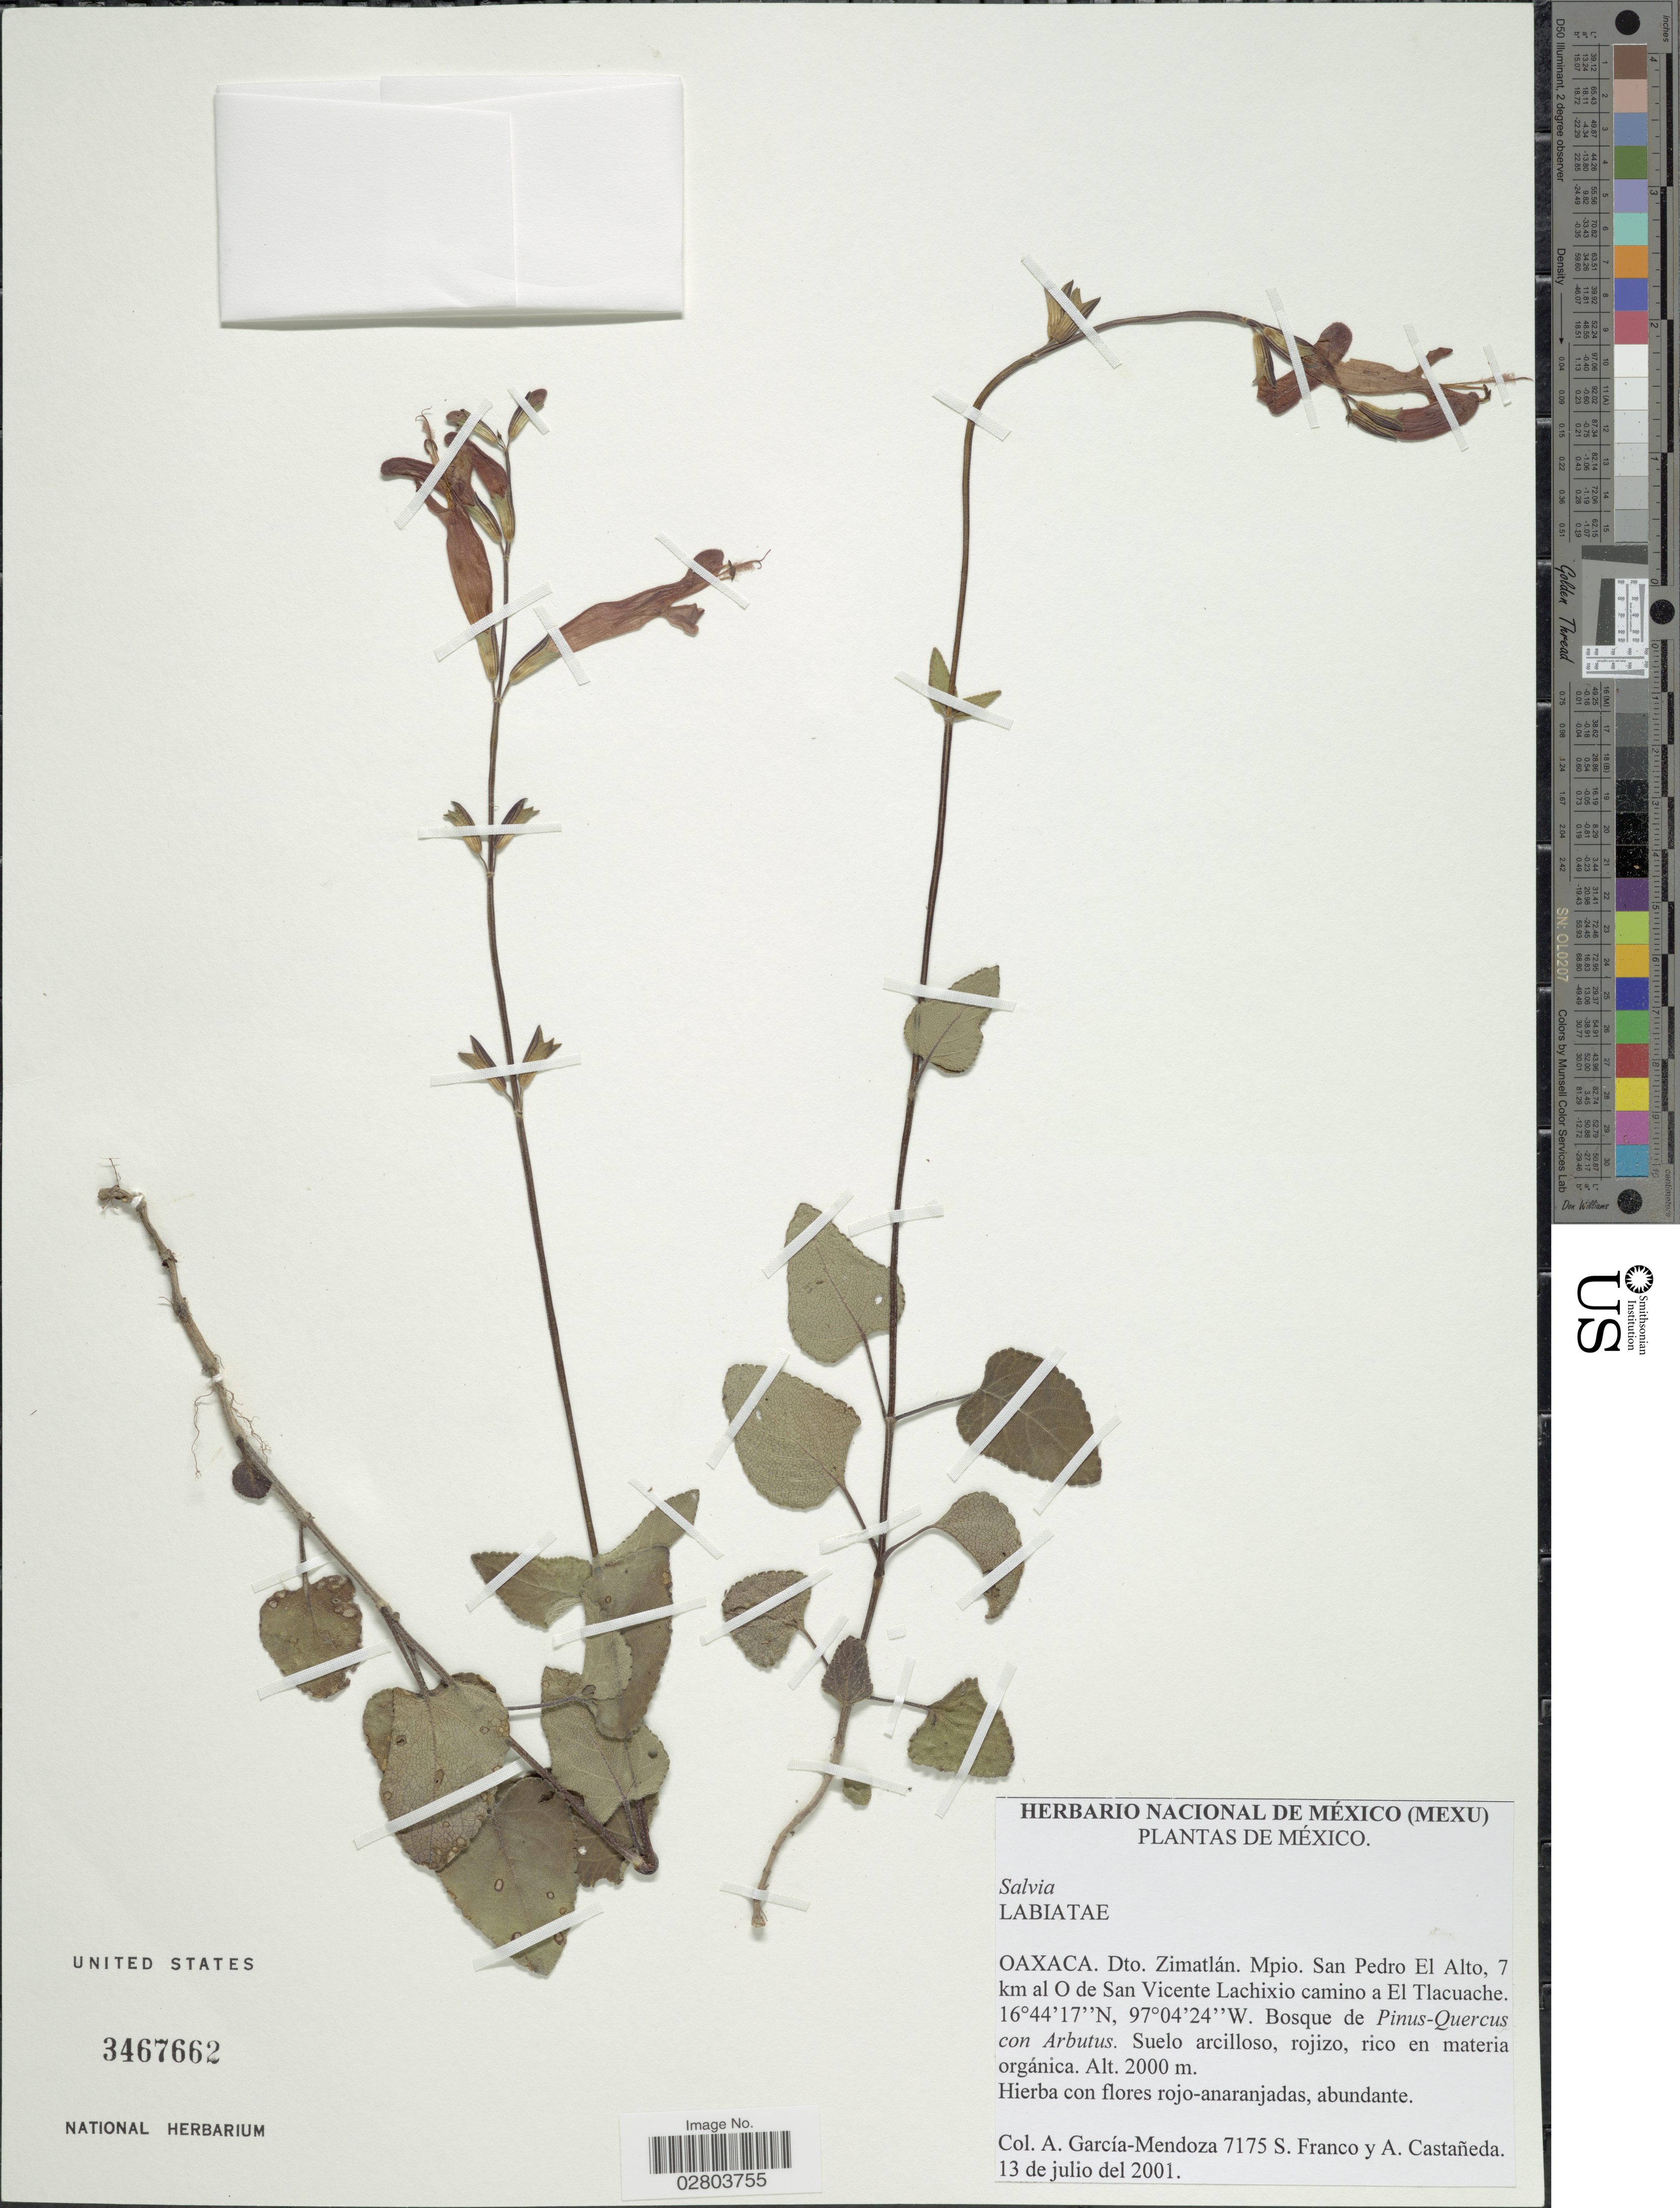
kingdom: Plantae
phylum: Tracheophyta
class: Magnoliopsida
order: Lamiales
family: Lamiaceae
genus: Salvia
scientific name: Salvia sp.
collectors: A. García-Mendoza, S. Franco & A. Castañeda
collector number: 7175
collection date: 2001-07-13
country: Mexico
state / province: Oaxaca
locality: Oaxaca. Dto. Zimatlán. Mpio. San Pedro El Alto, 7 km al O de San Vicente Lachixio camino a El Tlacuache.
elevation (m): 2000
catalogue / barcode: US 3467662